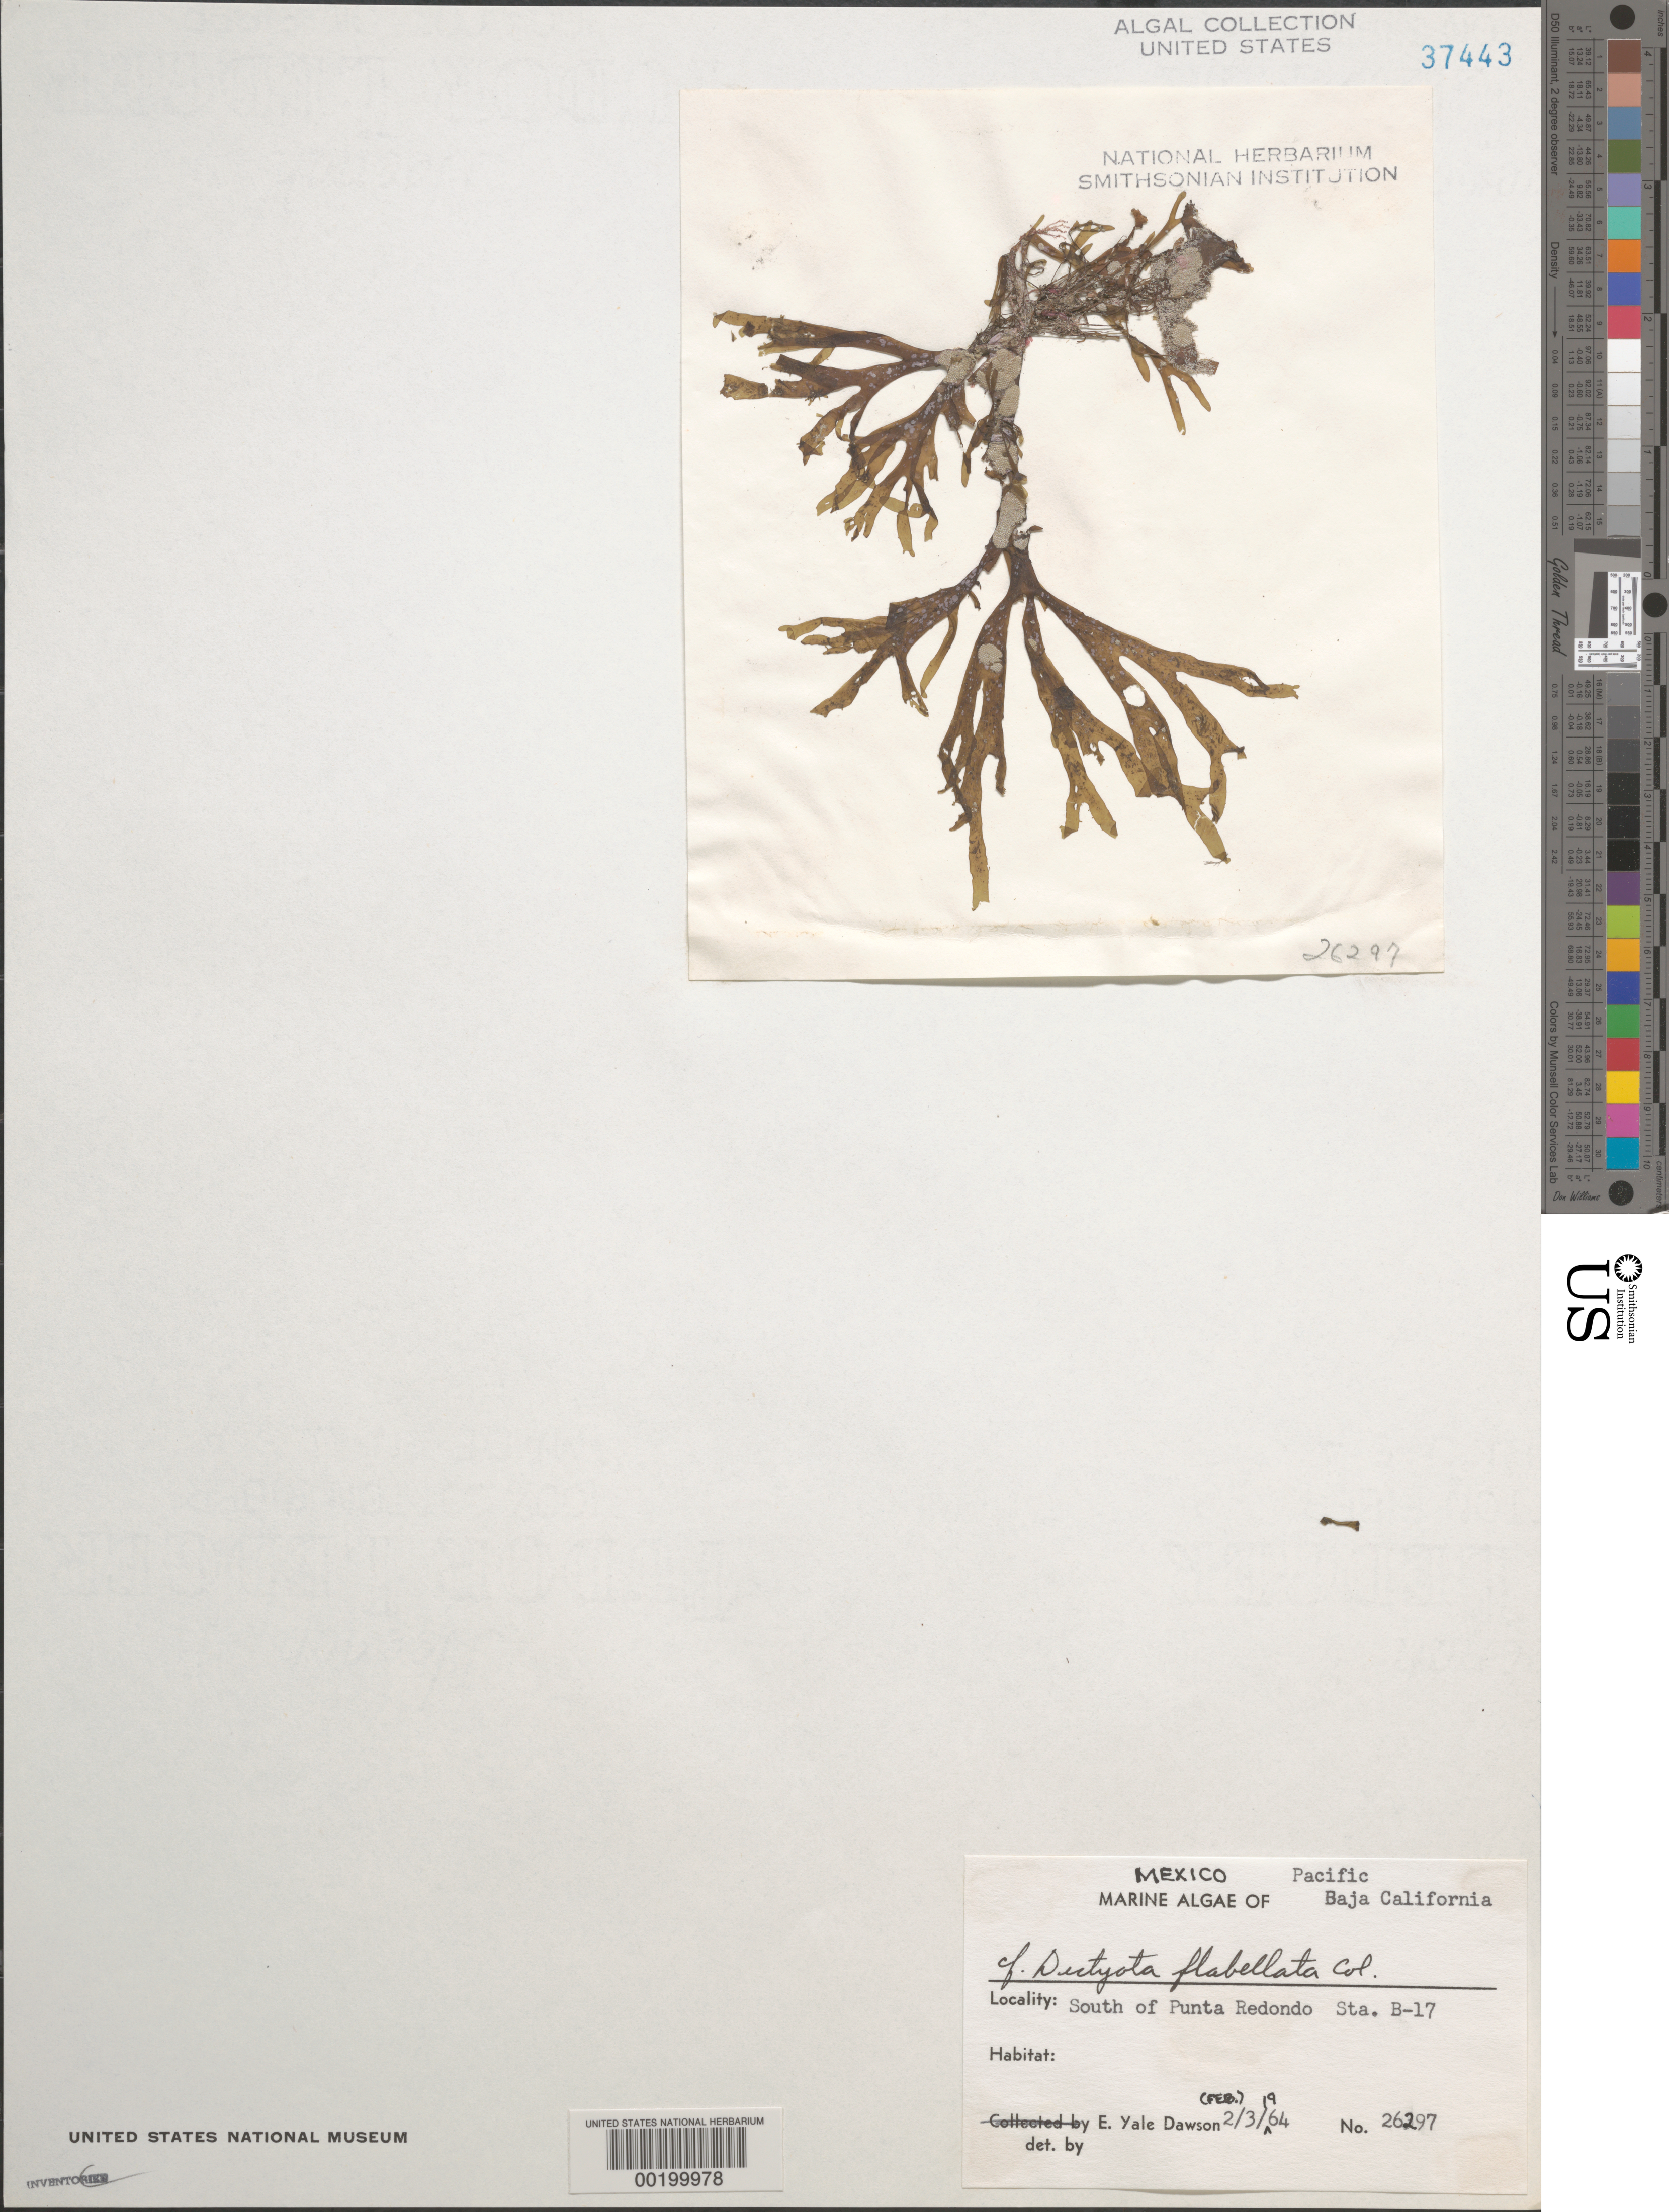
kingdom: Chromista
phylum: Ochrophyta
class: Phaeophyceae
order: Dictyotales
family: Dictyotaceae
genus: Dictyota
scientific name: Dictyota flabellata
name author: (Collins) Setch. & N.L. Gardner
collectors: E. Y. Dawson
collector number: EYD 26297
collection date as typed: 03 Feb 1964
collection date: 1964-02-03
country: Mexico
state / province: Baja California Sur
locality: South of Punta Redondo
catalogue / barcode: US 37443